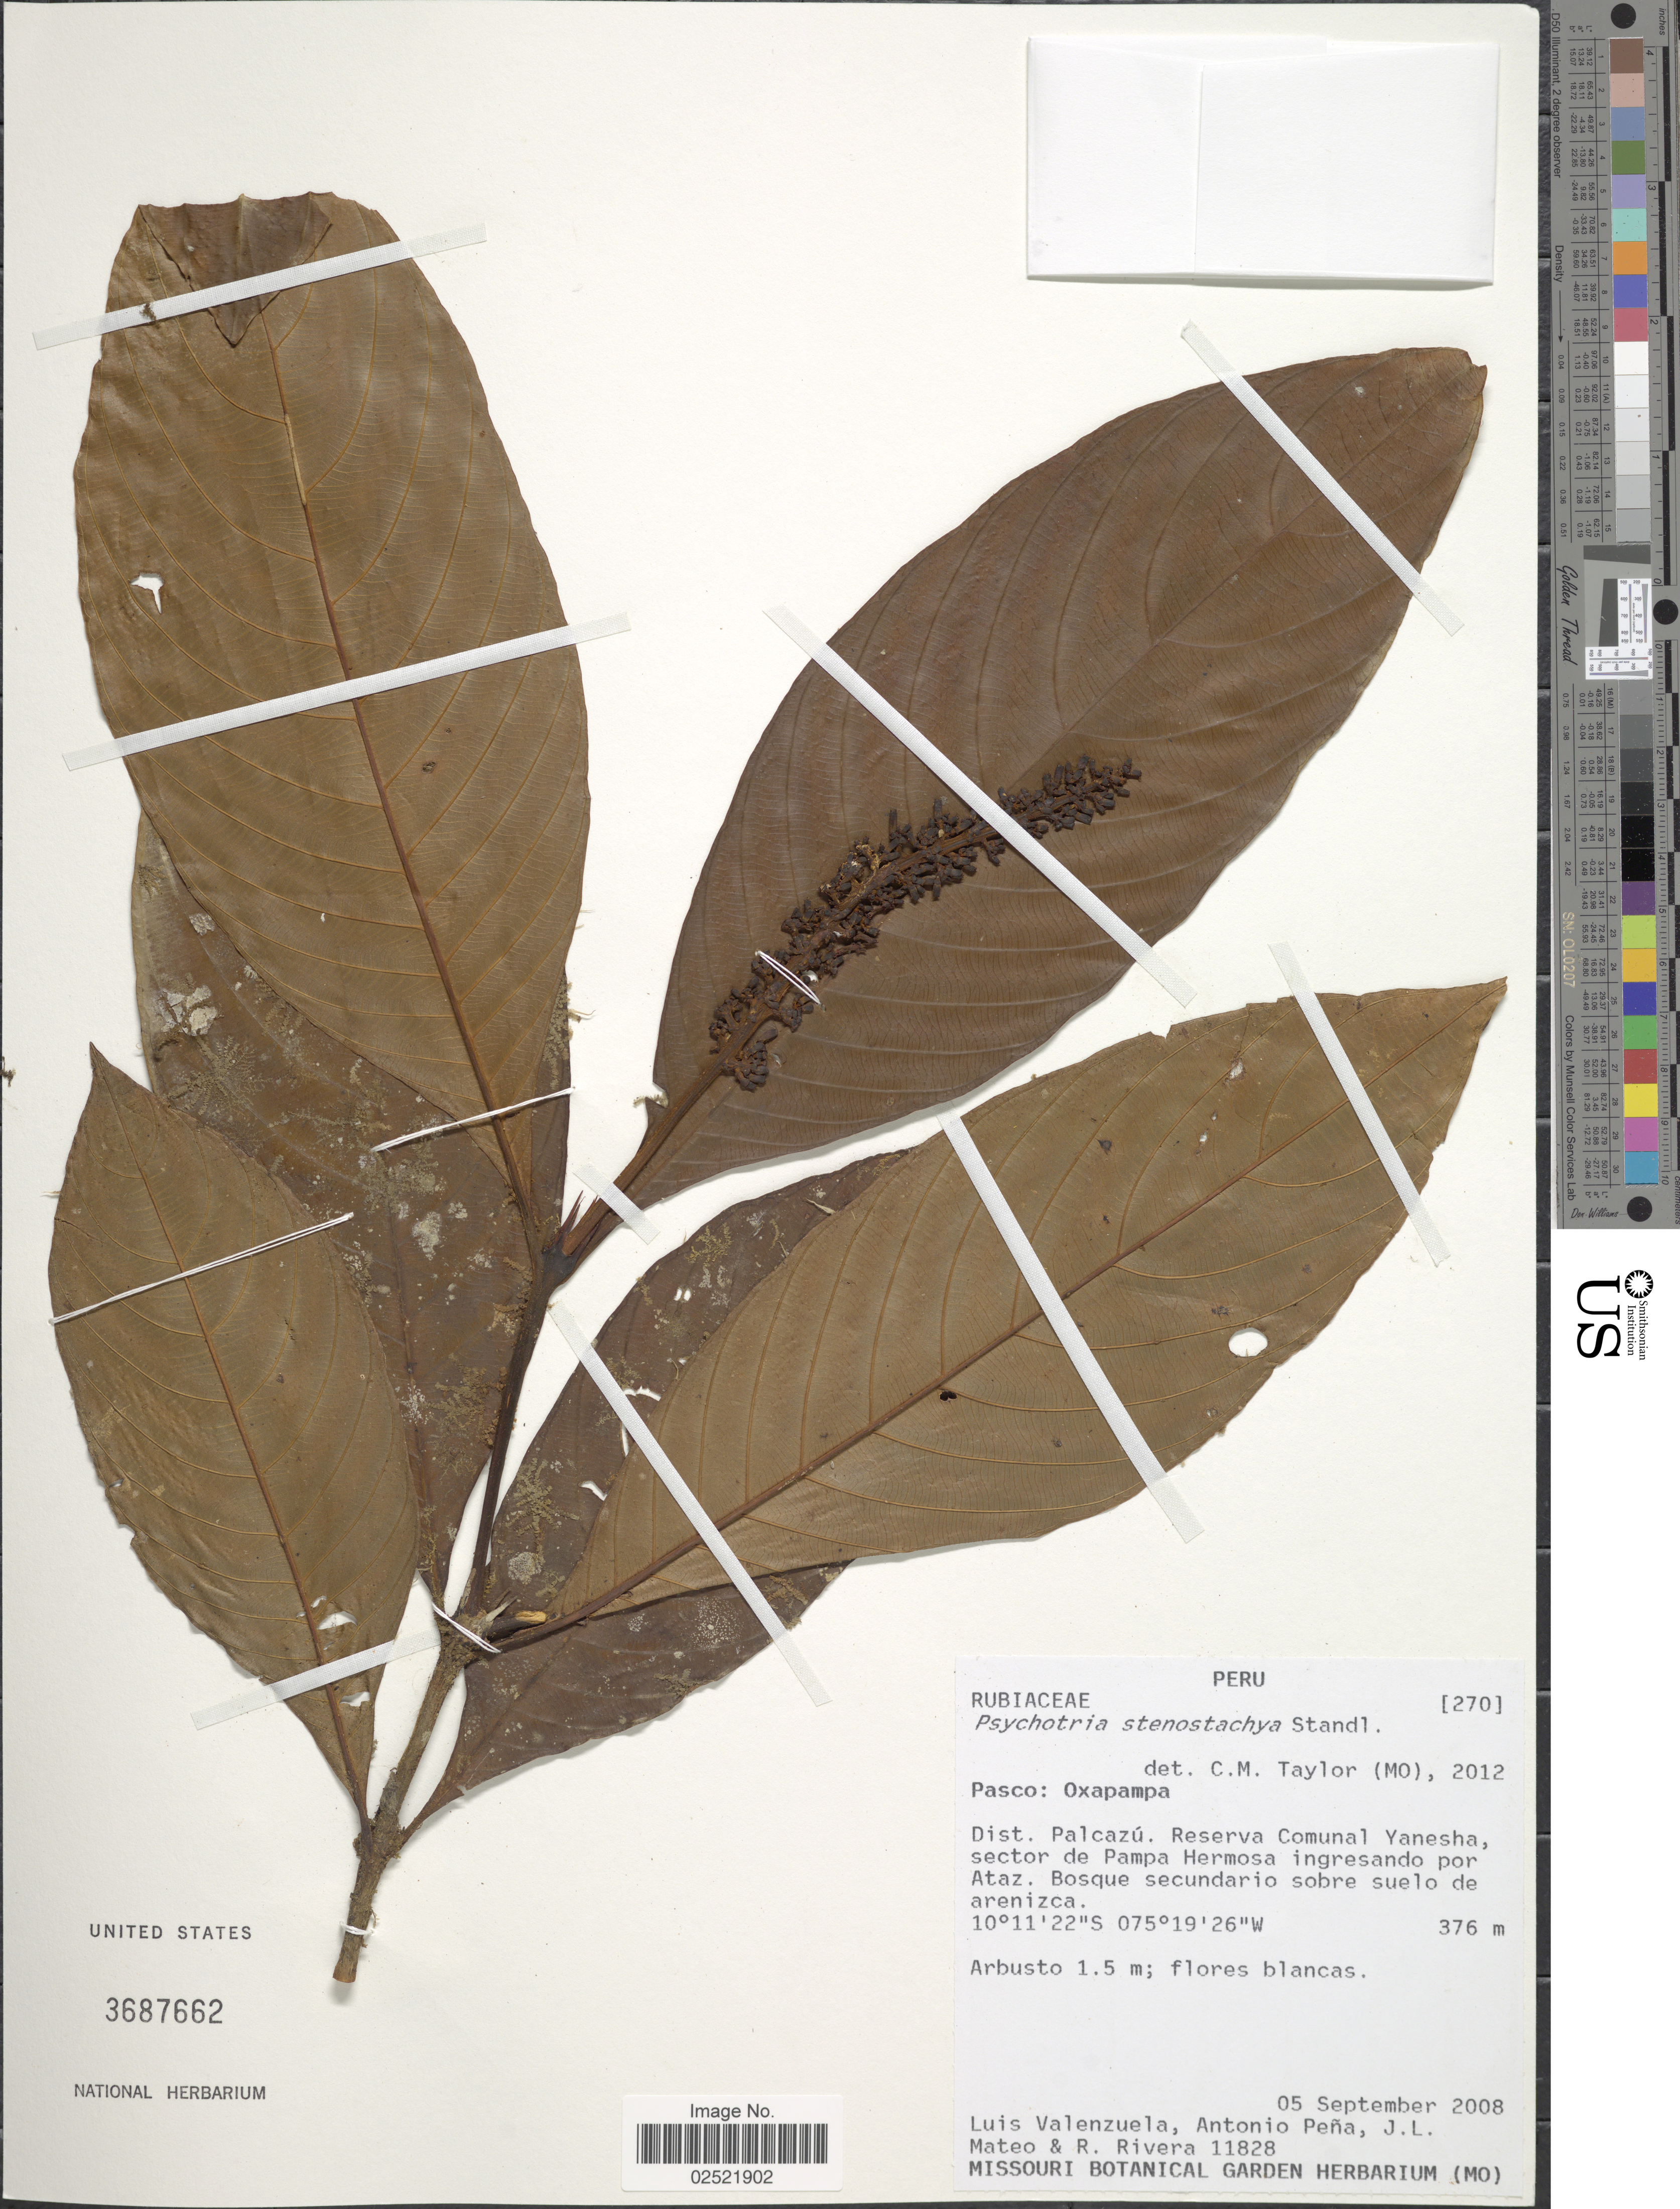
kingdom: Plantae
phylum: Tracheophyta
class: Magnoliopsida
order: Gentianales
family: Rubiaceae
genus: Psychotria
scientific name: Psychotria stenostachya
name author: Standl.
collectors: L. Valenzuela, A. Peña, J. Mateo & R. Rivera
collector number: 11828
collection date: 2008-09-05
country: Peru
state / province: Pasco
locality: Oxapampa, Dist. Palcazu, Reserva Comunal Yanesha, sector de Pampa Hermosa ingresando por Ataz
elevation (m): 376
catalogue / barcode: US 3687662